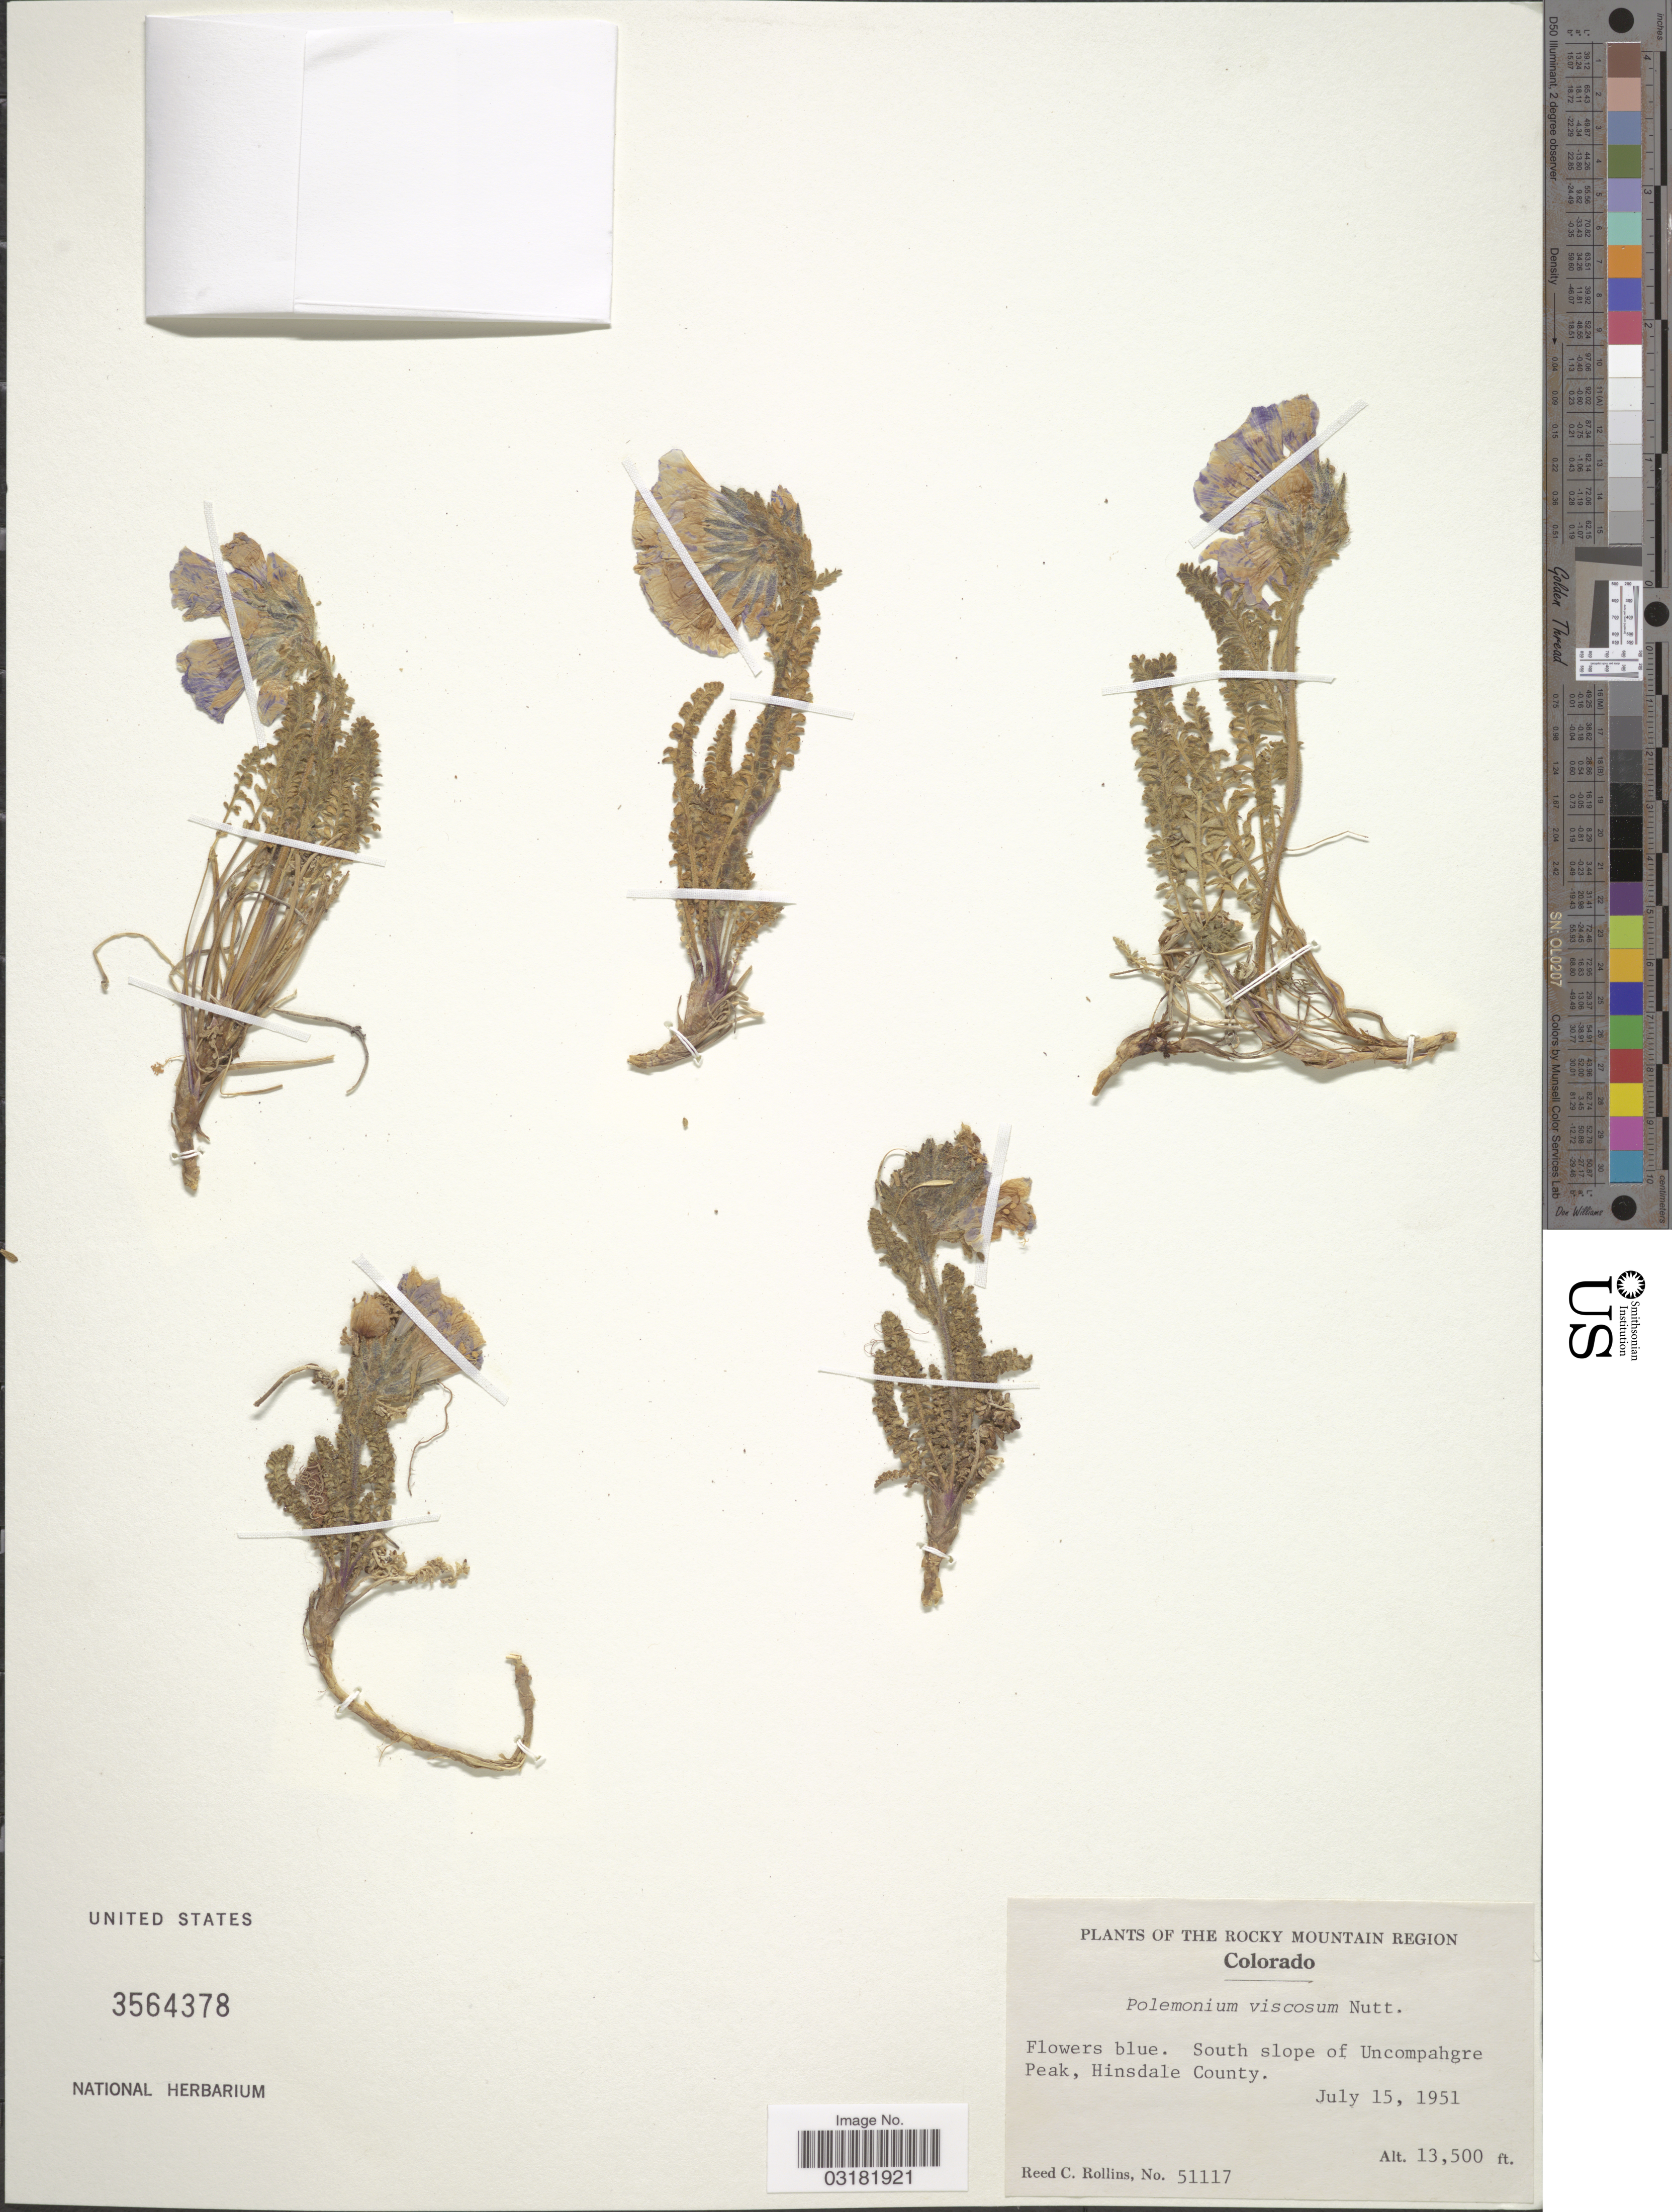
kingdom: Plantae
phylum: Tracheophyta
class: Magnoliopsida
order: Ericales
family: Polemoniaceae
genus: Polemonium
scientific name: Polemonium viscosum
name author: Nutt.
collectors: R. C. Rollins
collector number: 51117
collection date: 1951-07-15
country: United States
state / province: Colorado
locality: The Rocky Mountain Region, Colorado, South Slope of Uncompahgre Peak, Hinsdale County.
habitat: south slope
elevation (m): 4115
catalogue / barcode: US 3564378